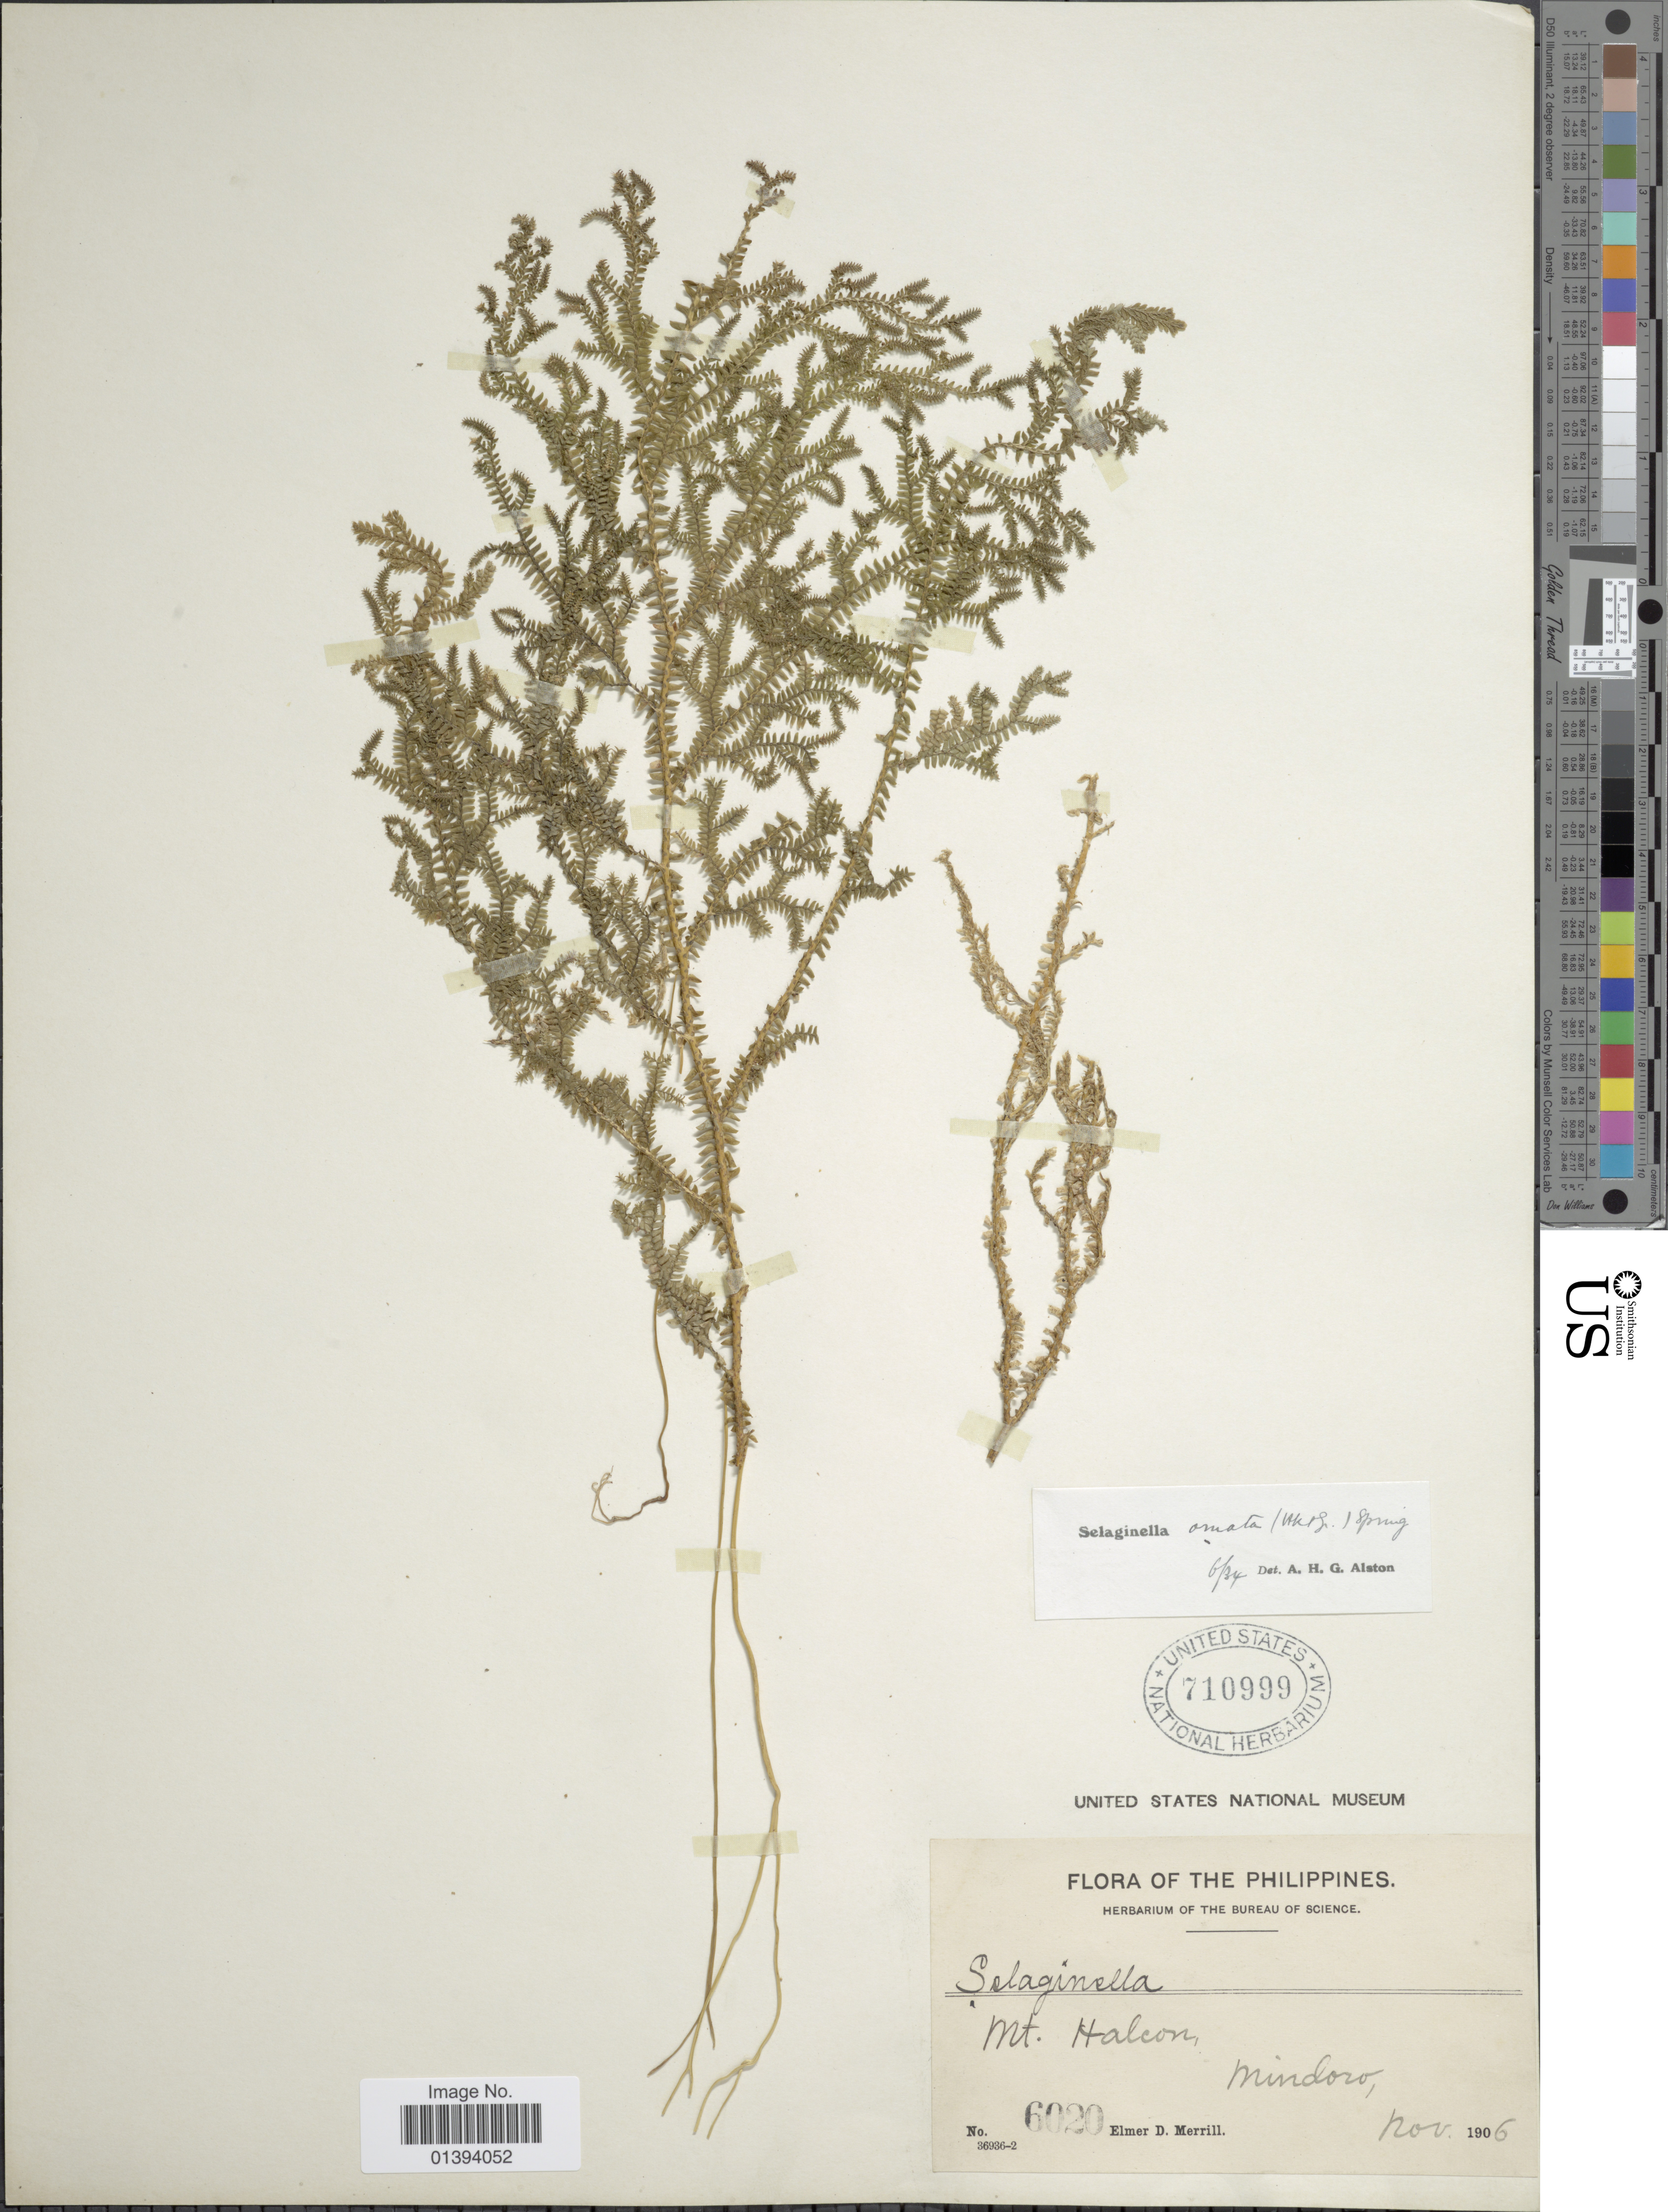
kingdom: Plantae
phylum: Tracheophyta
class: Lycopodiopsida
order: Selaginellales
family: Selaginellaceae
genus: Selaginella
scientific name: Selaginella ornata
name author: (Hook. & Grev.) Spring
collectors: E. D. Merrill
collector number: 6020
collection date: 1906-11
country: Philippines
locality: Mt. Halcon, Mindoro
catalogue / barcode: US 710999